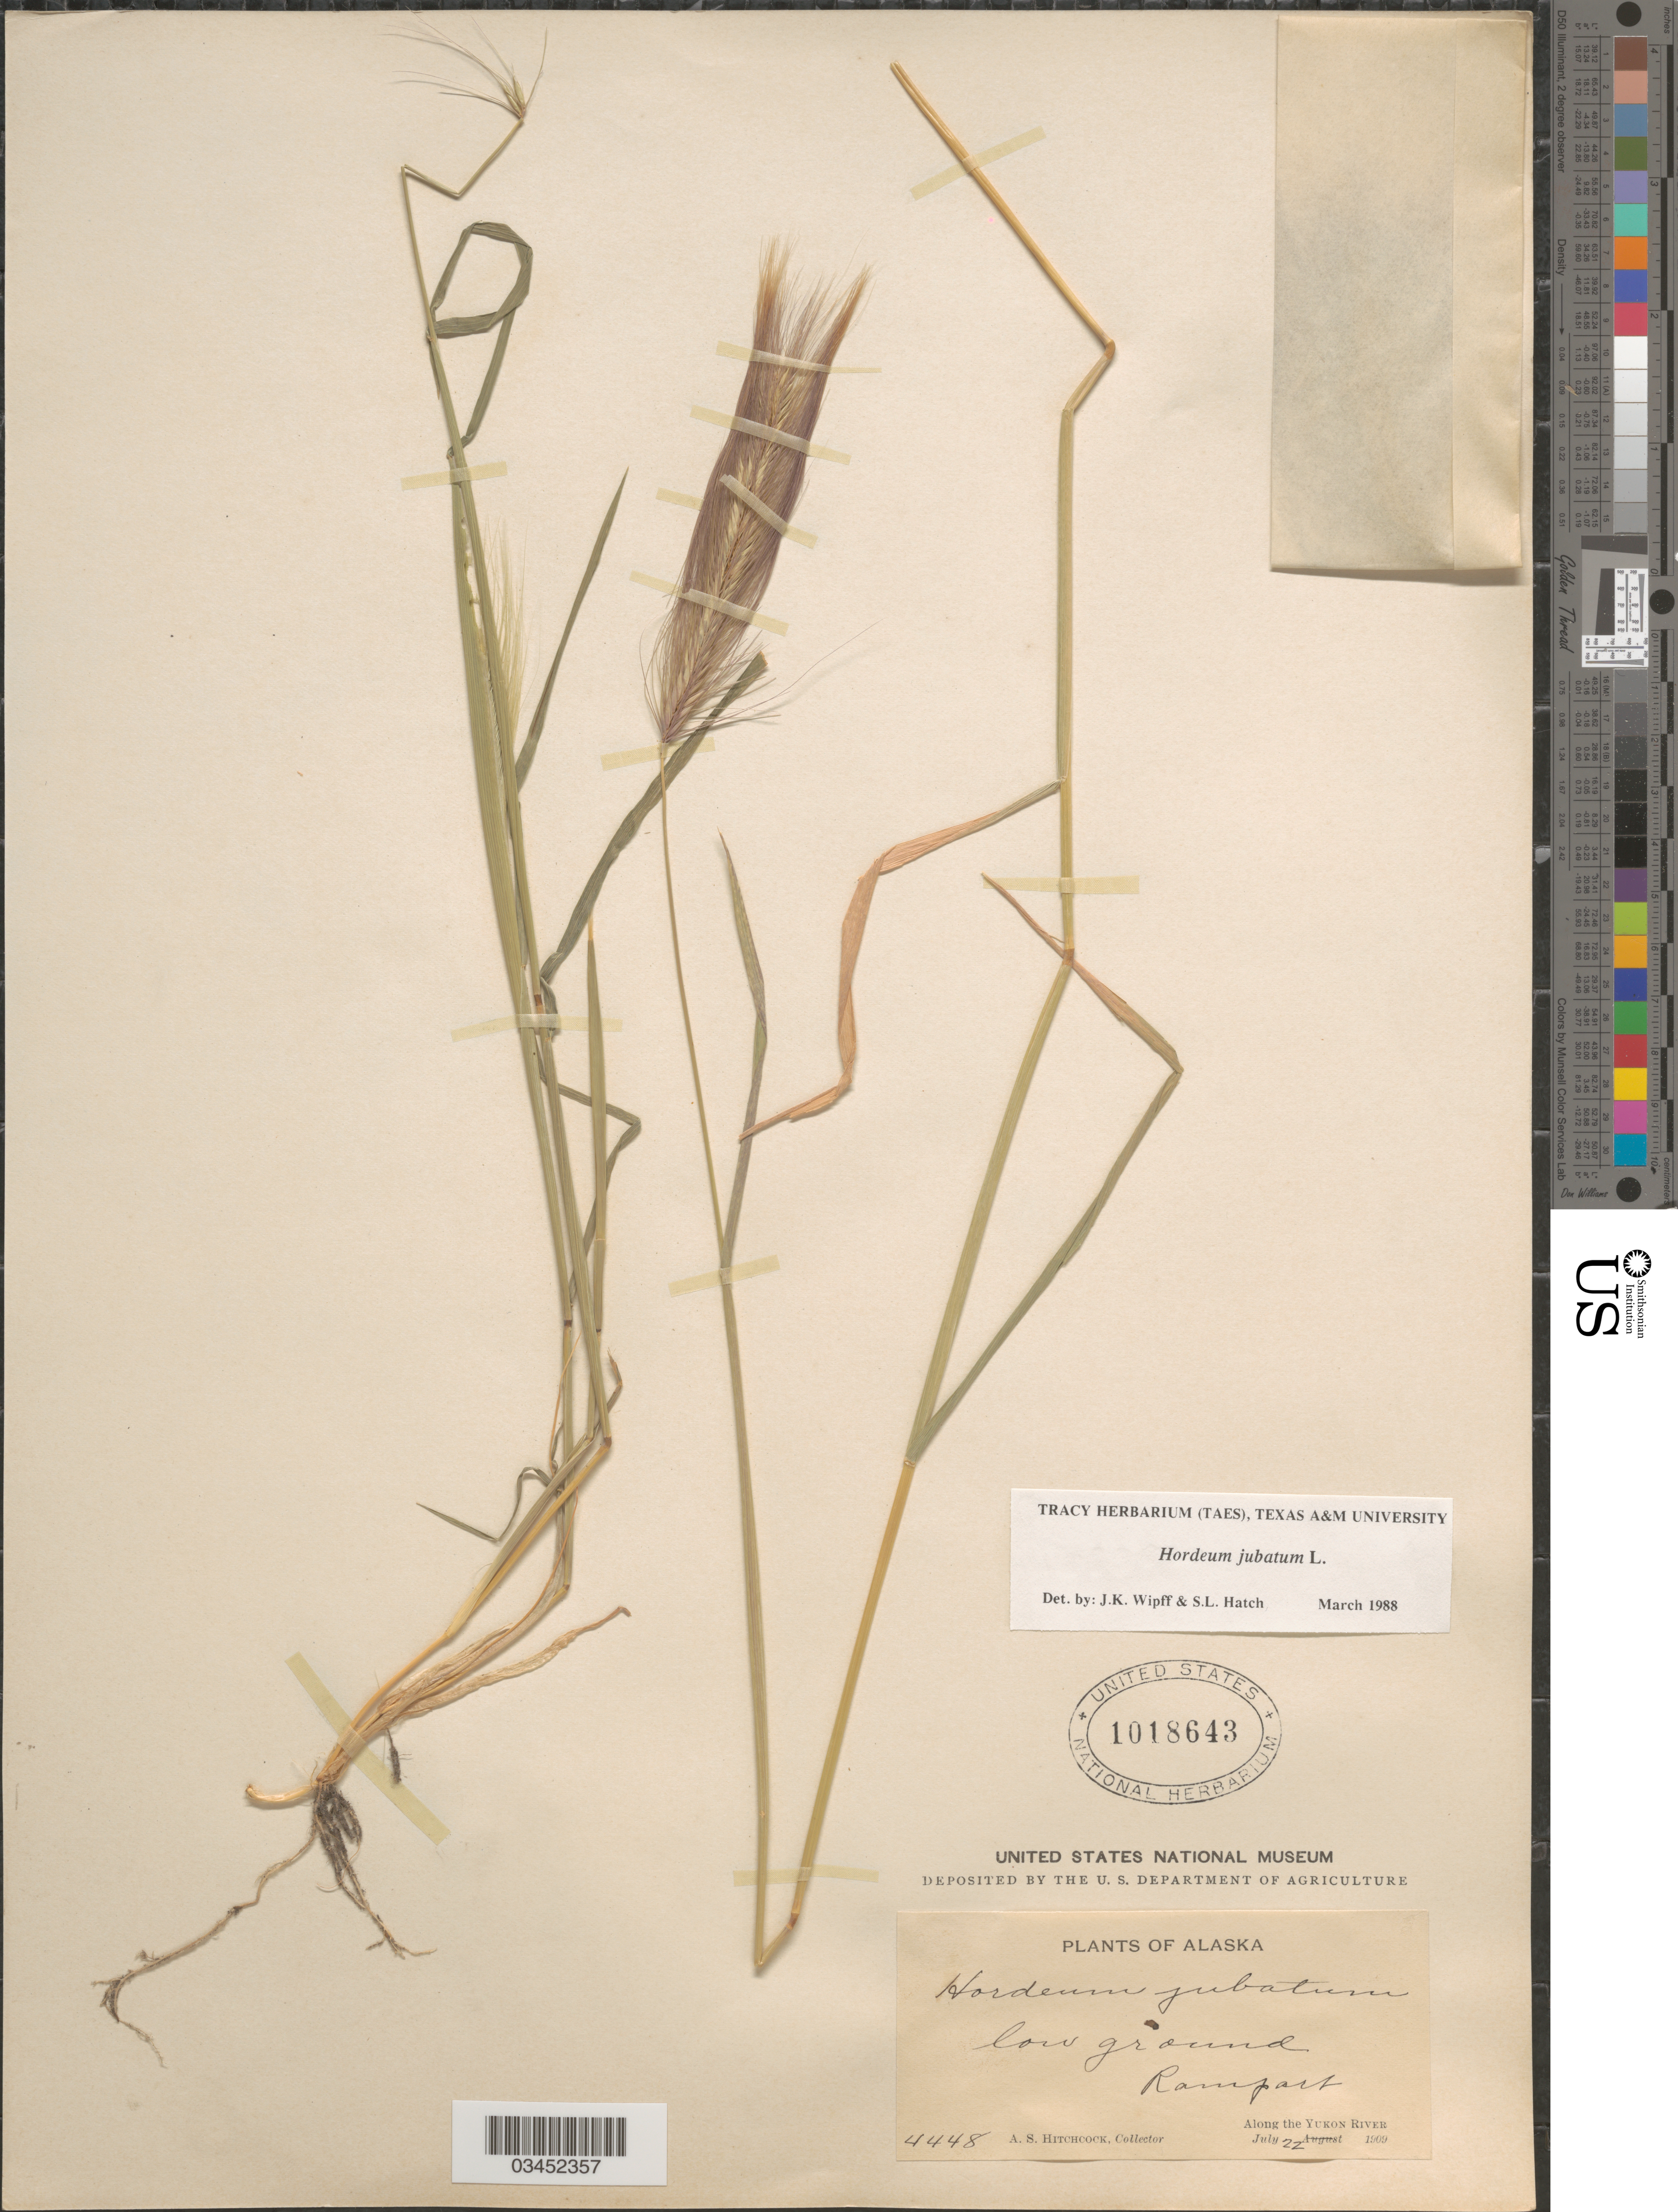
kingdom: Plantae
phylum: Tracheophyta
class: Liliopsida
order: Poales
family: Poaceae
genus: Hordeum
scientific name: Hordeum jubatum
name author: L.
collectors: A. S. Hitchcock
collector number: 4448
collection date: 1909-07-22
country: United States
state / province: Alaska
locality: Low ground Rampart. Along the Yukon River.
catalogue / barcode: US 1018643